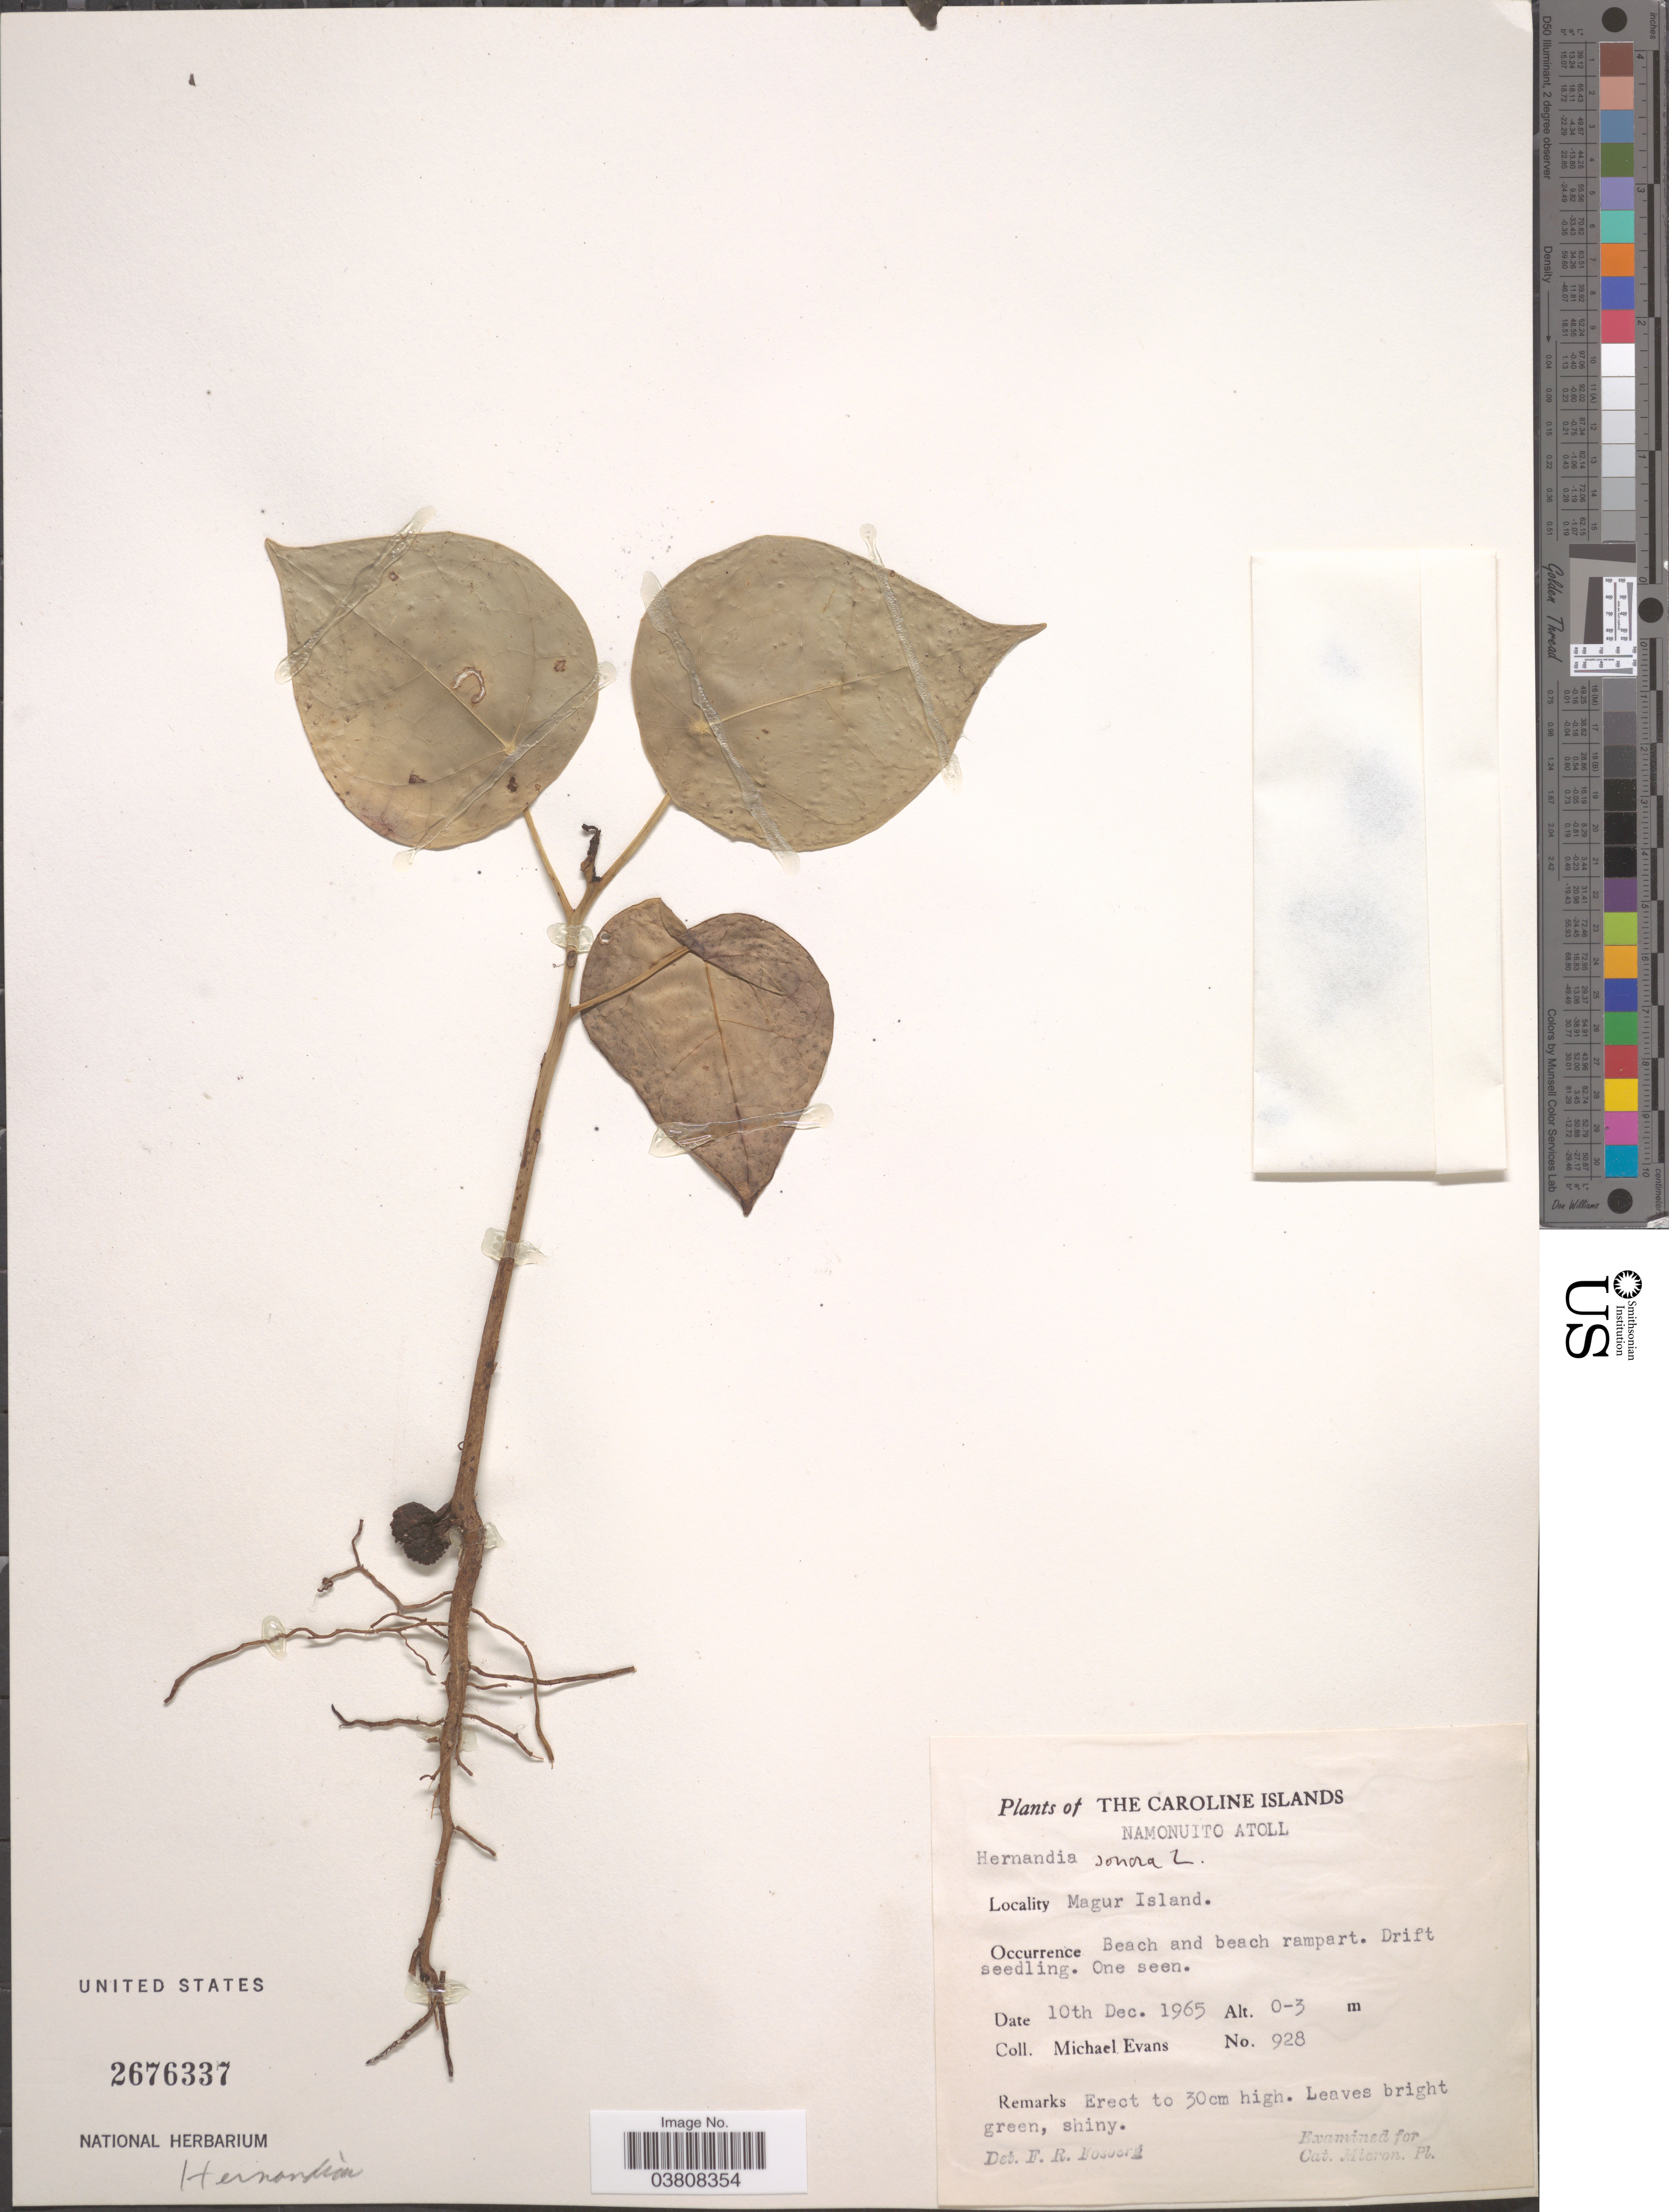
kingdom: Plantae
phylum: Tracheophyta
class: Magnoliopsida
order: Laurales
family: Hernandiaceae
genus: Hernandia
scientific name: Hernandia nymphaeifolia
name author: (C. Presl) Kubitzki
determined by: Strong, Mark T., (BOT), Smithsonian Institution - National Museum of Natural History (UNITED STATES)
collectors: M. Evans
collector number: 928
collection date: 1965-12-10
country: Micronesia, Federated States of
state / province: Truk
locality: Caroline Islands. Namonuito Atoll. Magur Island. Beach and beach rampart. Drift seedling.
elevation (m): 0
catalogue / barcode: US 2676337